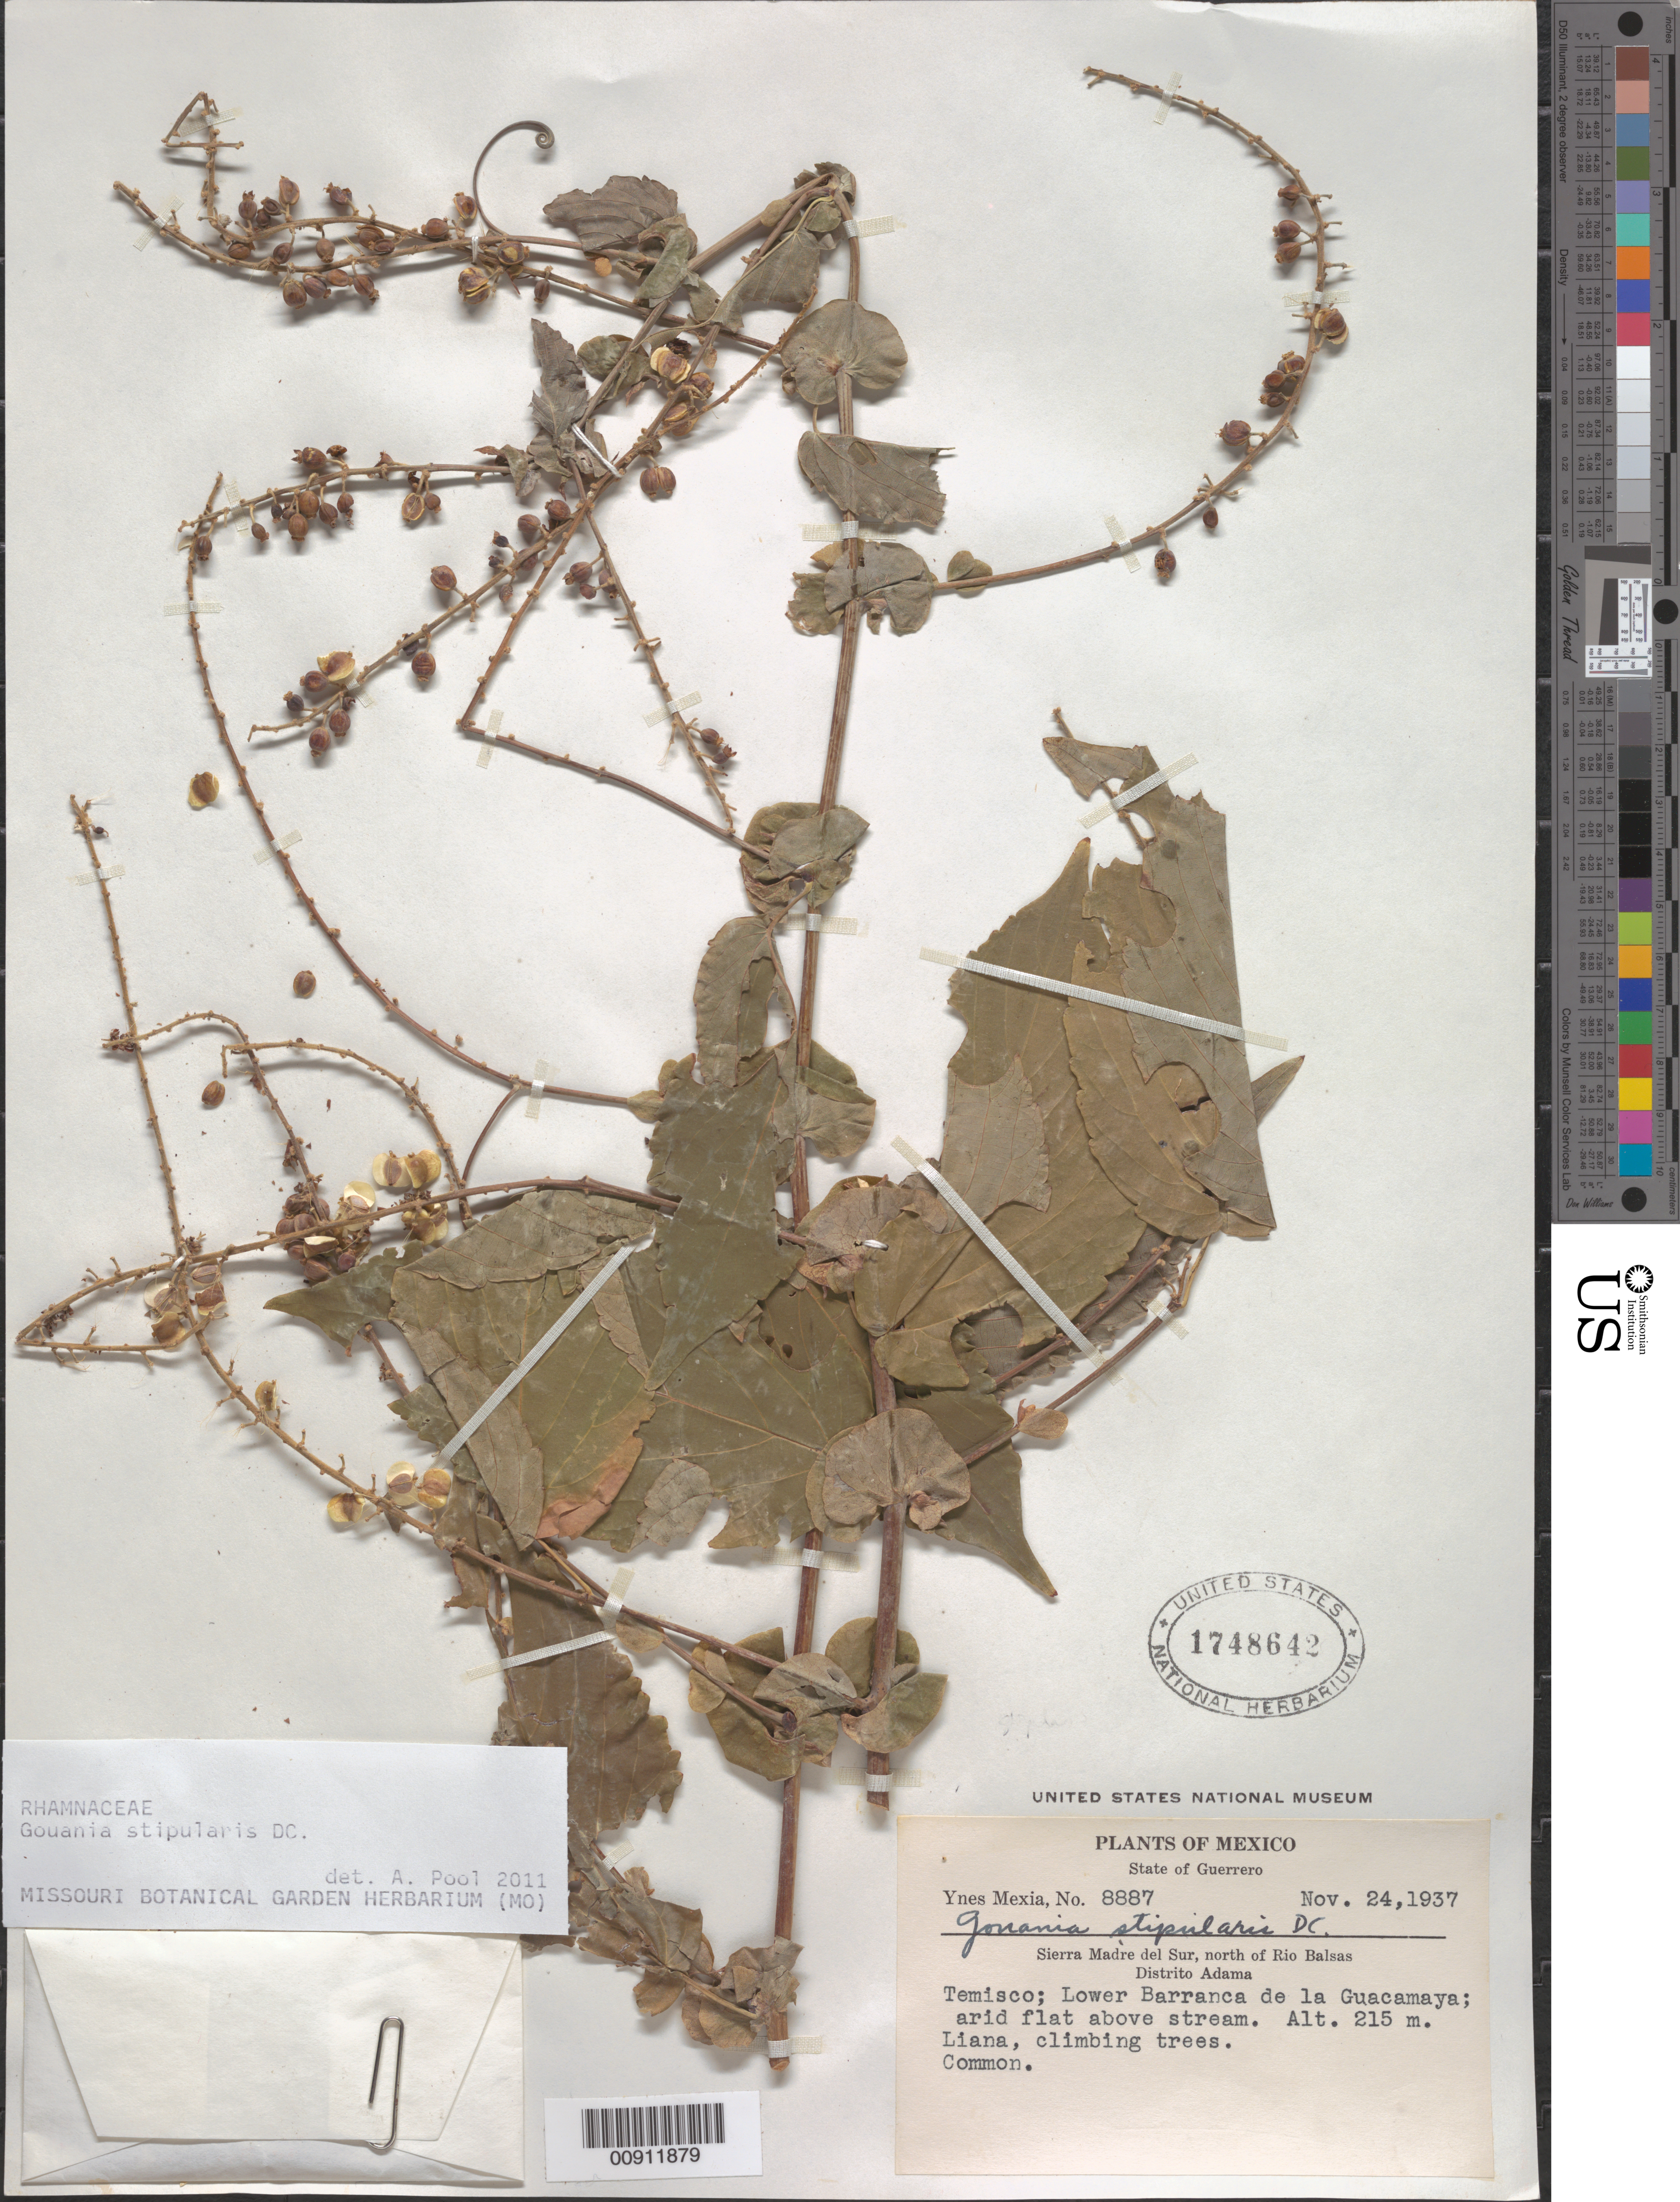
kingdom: Plantae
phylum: Tracheophyta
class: Magnoliopsida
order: Rosales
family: Rhamnaceae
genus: Gouania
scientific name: Gouania stipularis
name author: DC.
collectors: Y. Mexia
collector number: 8887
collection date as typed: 24 Nov 1937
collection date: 1937-11-24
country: Mexico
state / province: Guerrero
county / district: Adama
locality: Temisco; Lower Barranca de la Guacamaya. State of Guerrero. Sierra Madre del Sur, north of Río Balsas, Distrito Adama.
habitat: Arid flat above stream. Liana climbing trees.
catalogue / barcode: US 1748642